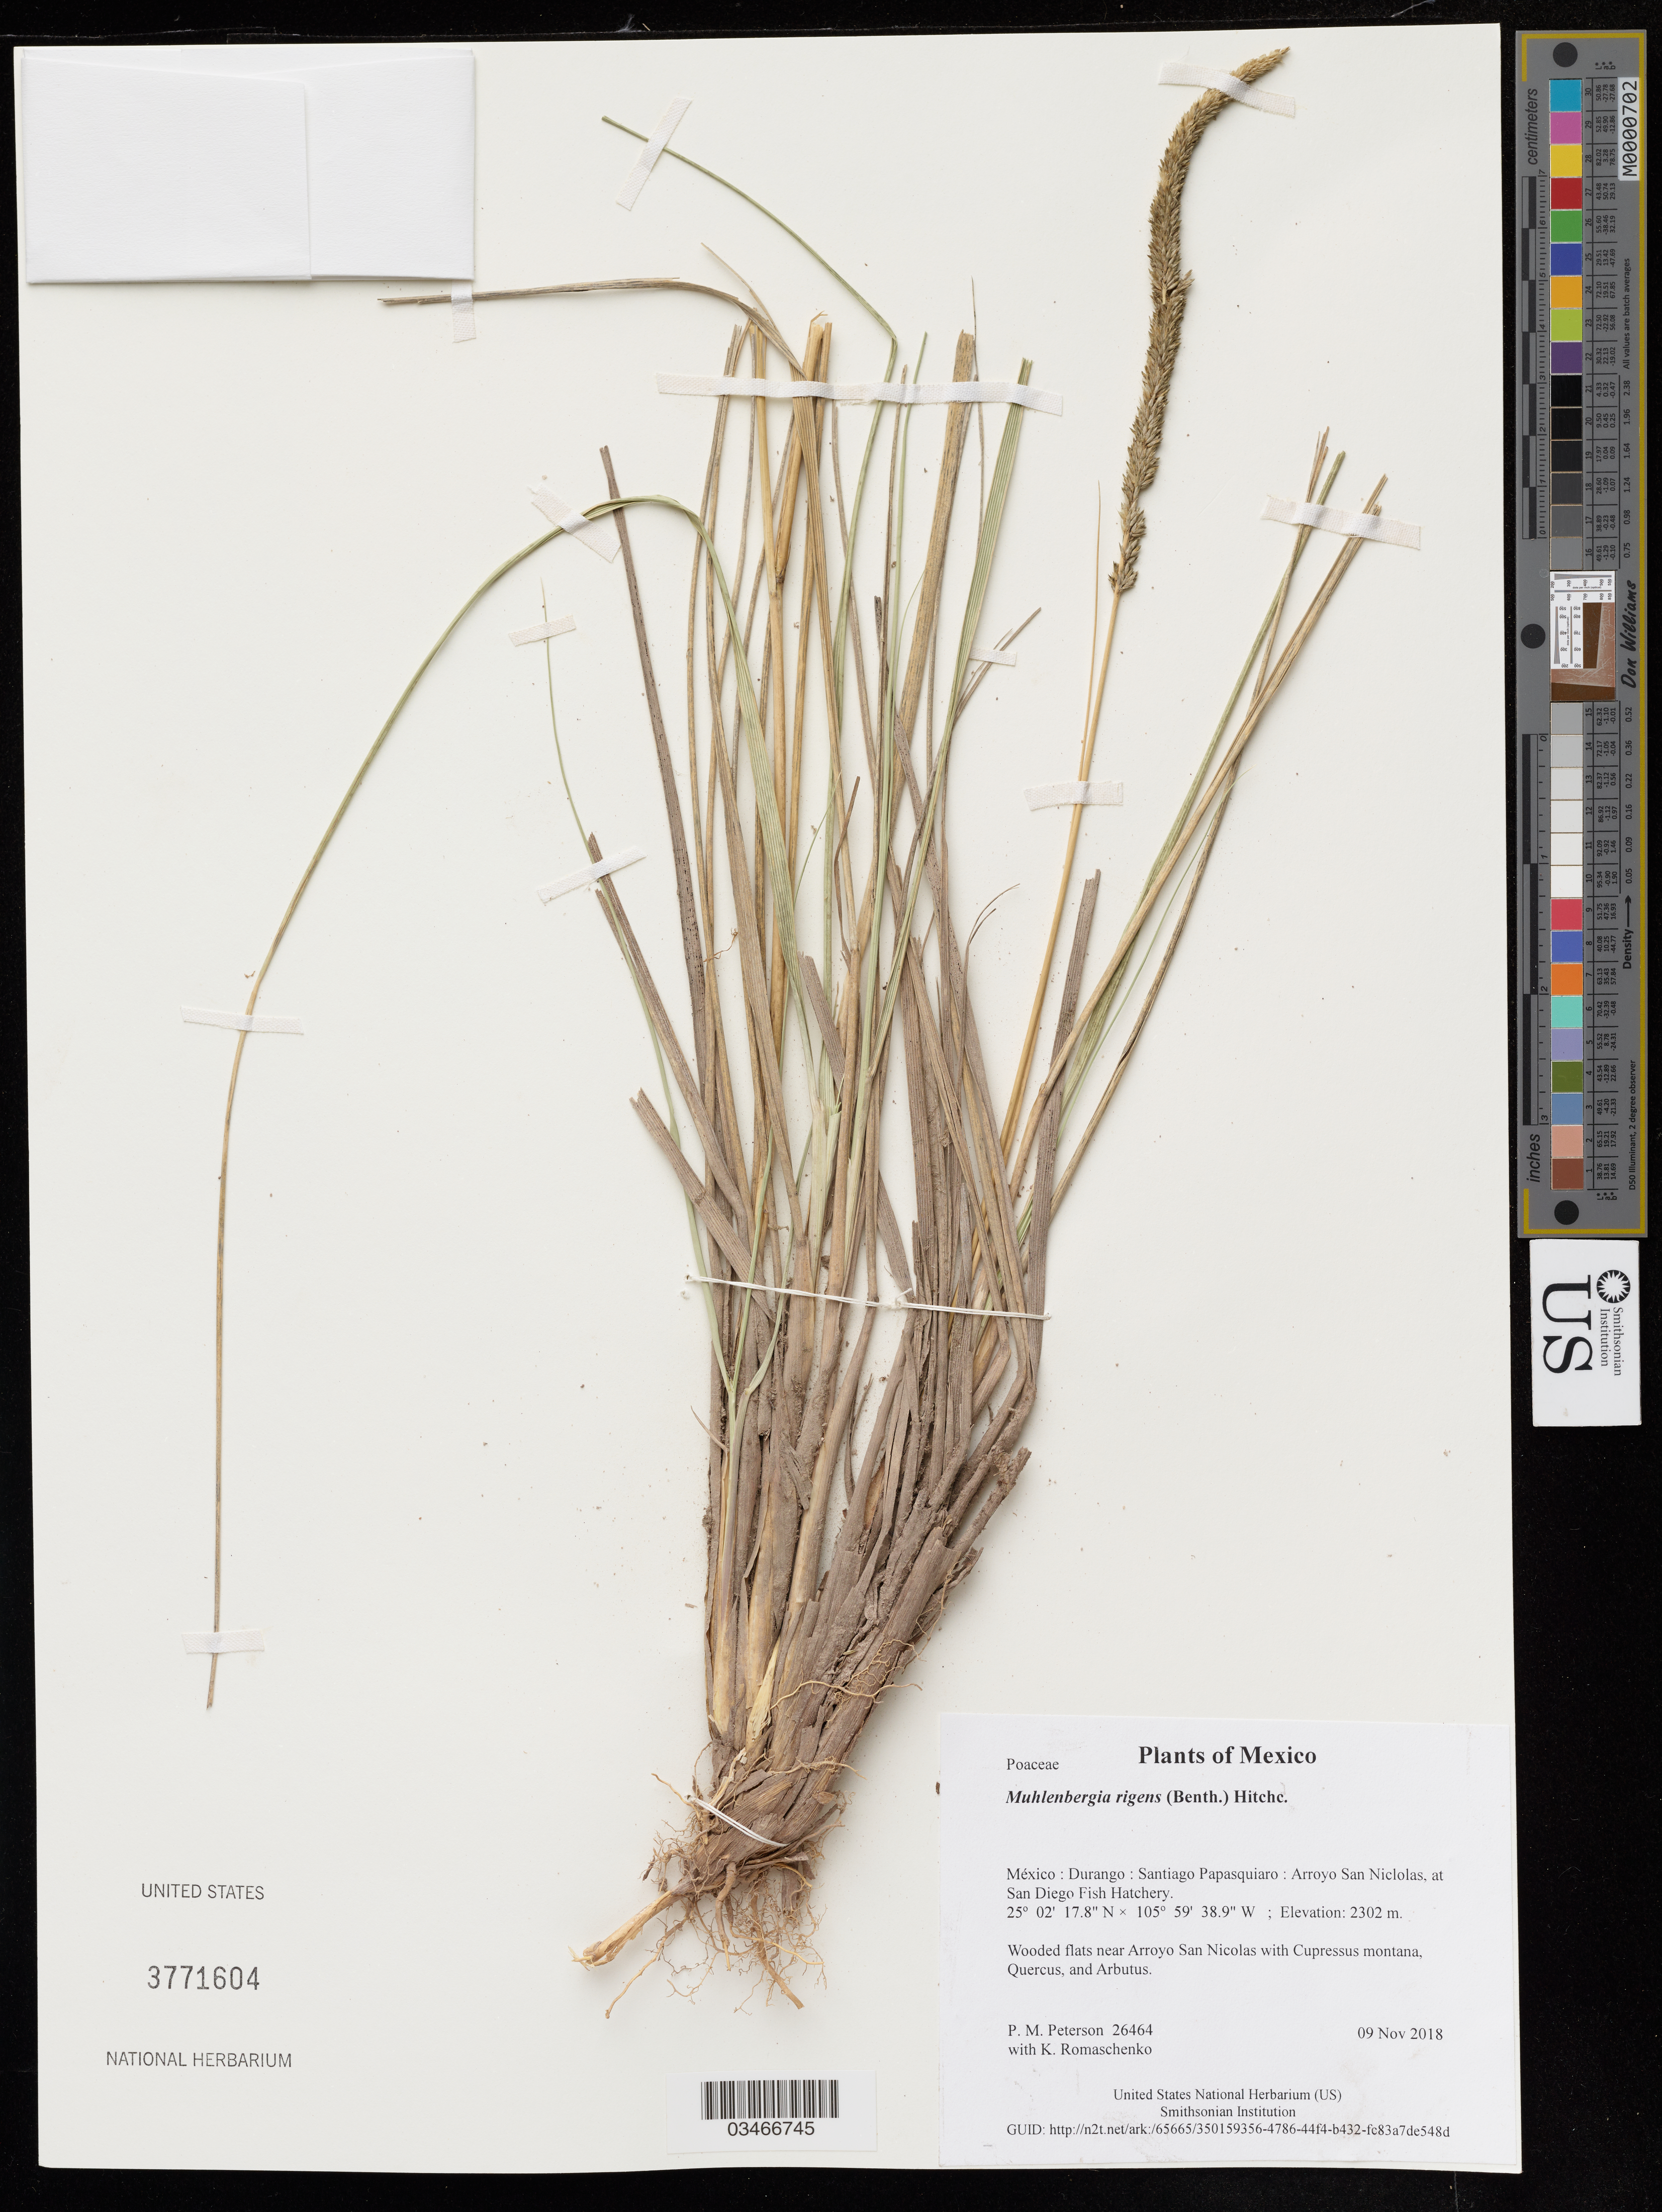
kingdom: Plantae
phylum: Tracheophyta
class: Liliopsida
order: Poales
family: Poaceae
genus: Muhlenbergia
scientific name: Muhlenbergia rigens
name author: (Benth.) Hitchc.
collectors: P. M. Peterson & K. Romaschenko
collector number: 26464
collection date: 2018-11-09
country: México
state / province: Durango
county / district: Santiago Papasquiaro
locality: Arroyo San Niclolas, at San Diego Fish Hatchery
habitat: Wooded flats near Arroyo San Nicolas with Cupressus montana, Quercus, and Arbutus.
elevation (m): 2302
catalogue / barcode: US 3771604